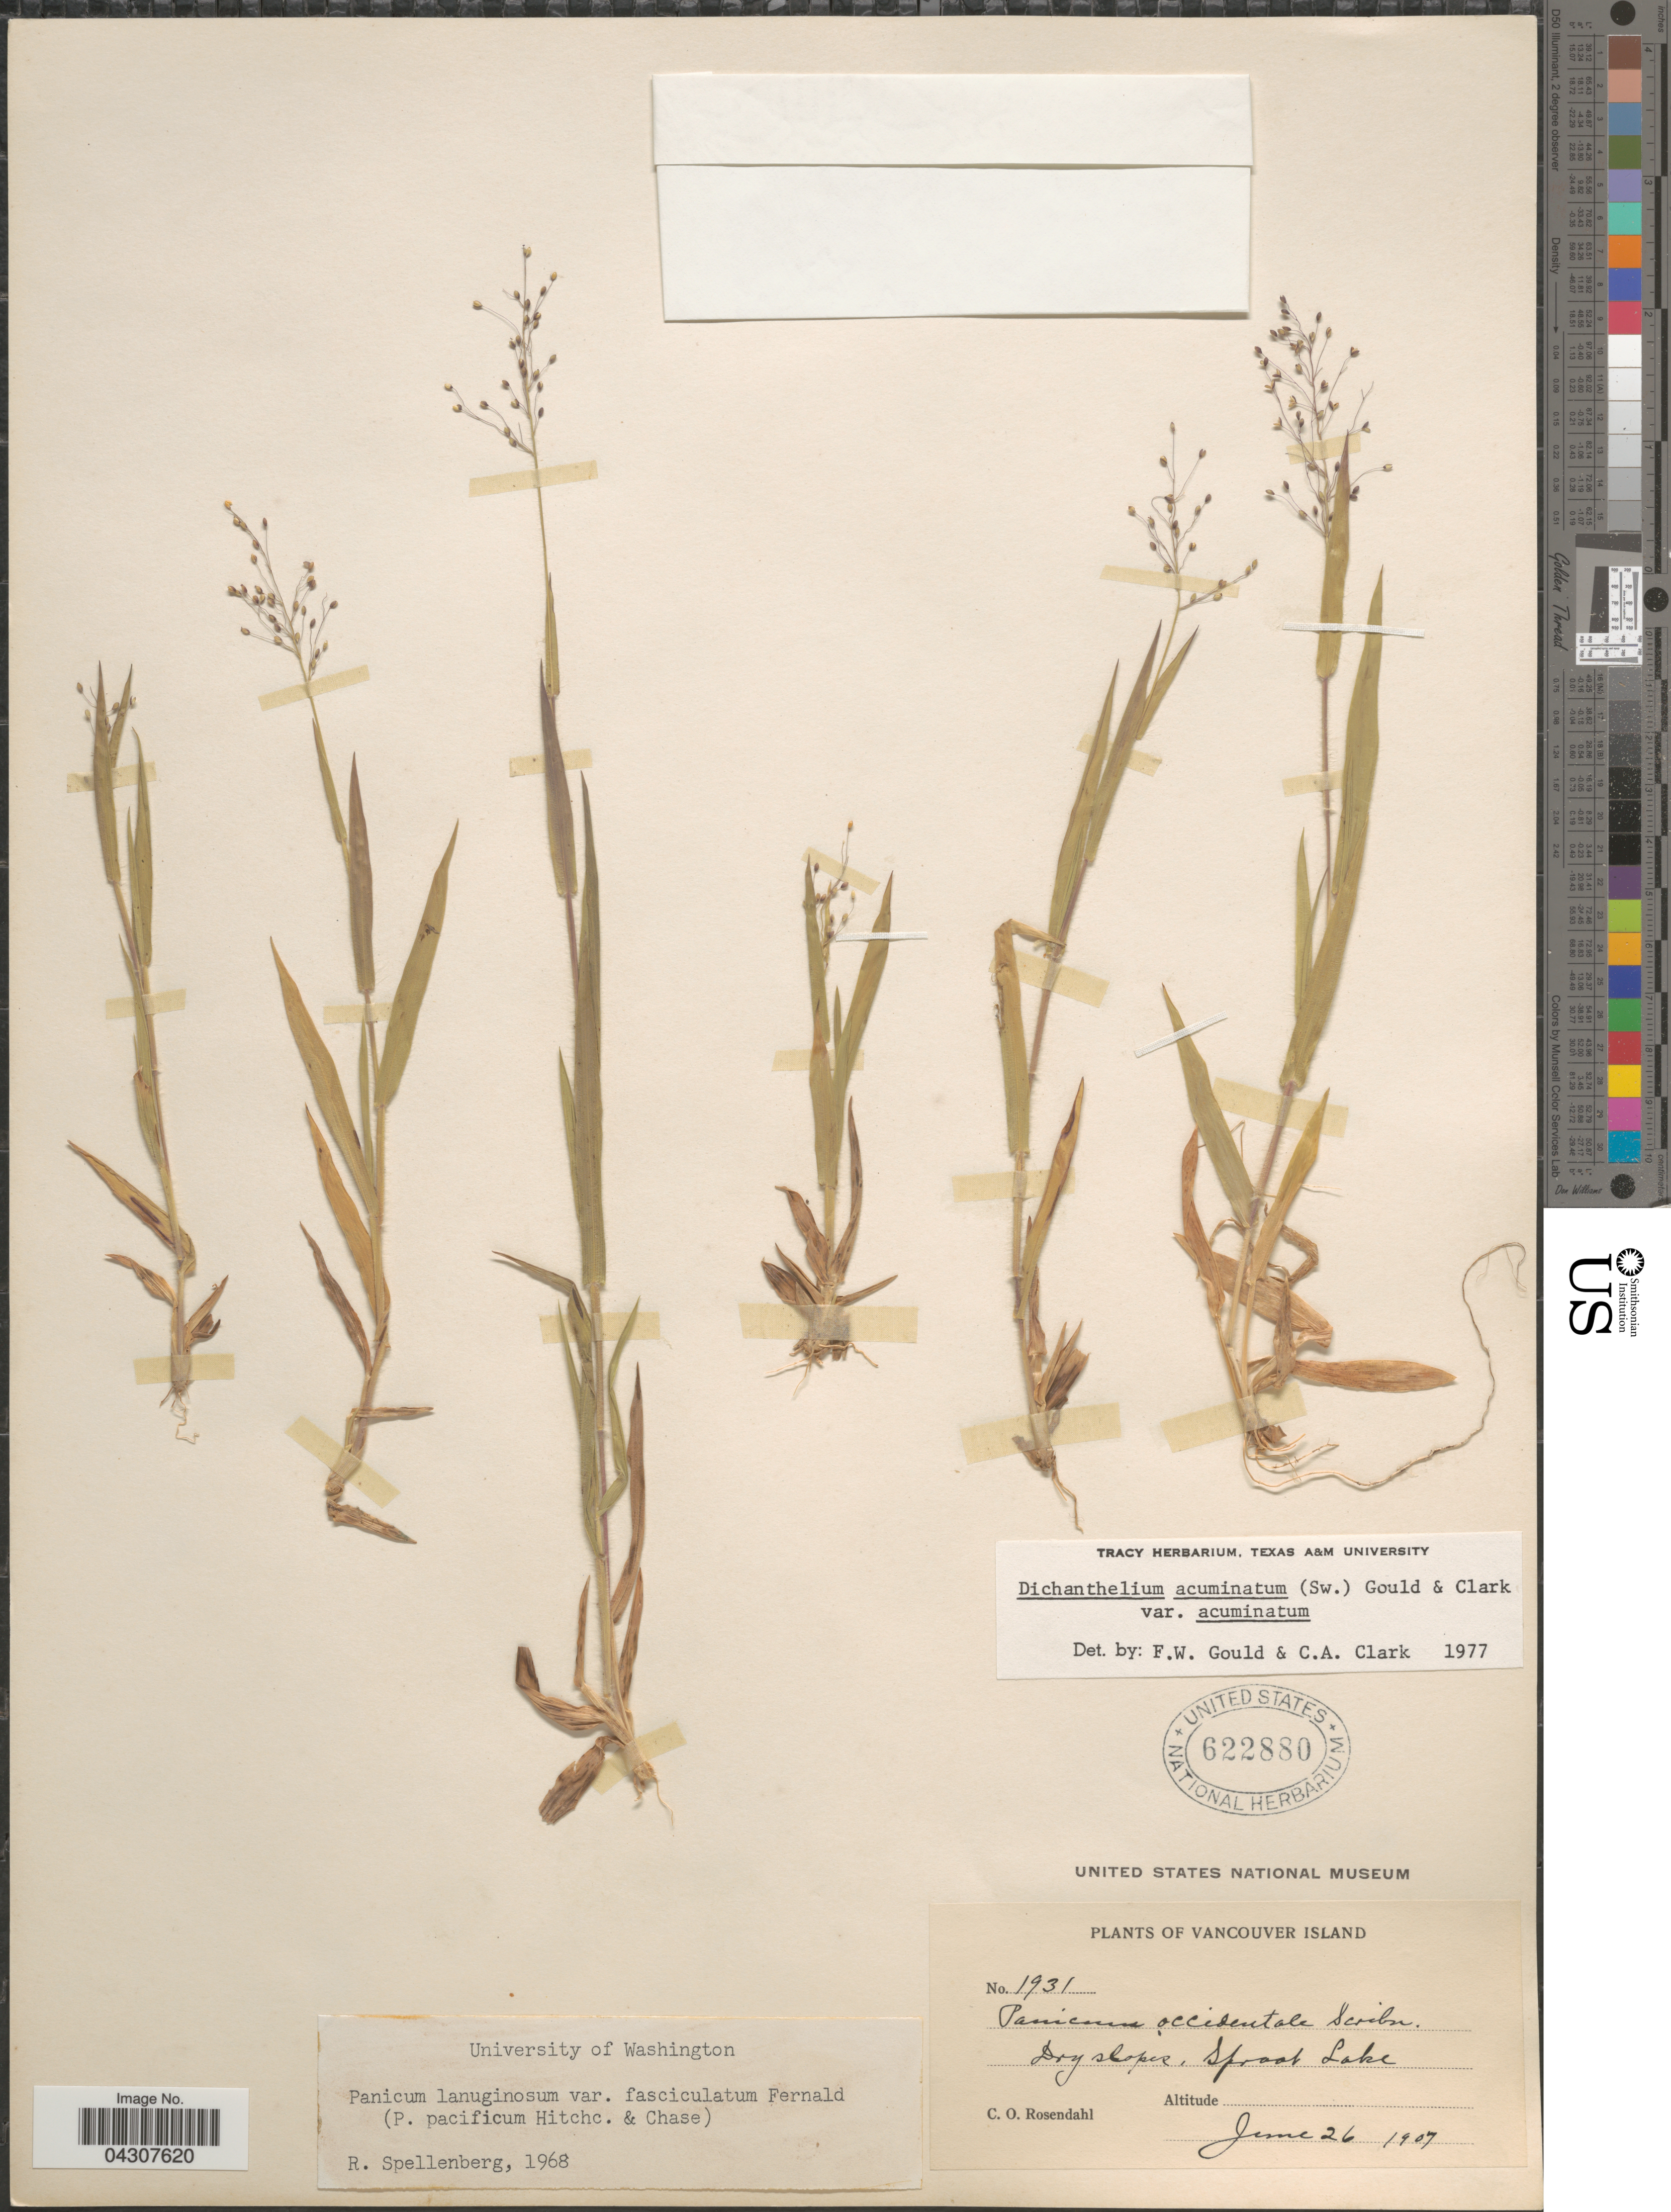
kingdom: Plantae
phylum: Tracheophyta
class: Liliopsida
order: Poales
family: Poaceae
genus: Dichanthelium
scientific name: Dichanthelium acuminatum var. acuminatum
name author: (Sw.) Gould & C.A. Clark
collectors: C. O. Rosendahl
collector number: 1931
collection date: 1907-06-26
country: Canada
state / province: British Columbia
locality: Vancouver Island. Dry slopes, Sproat Lake.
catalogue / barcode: US 622880